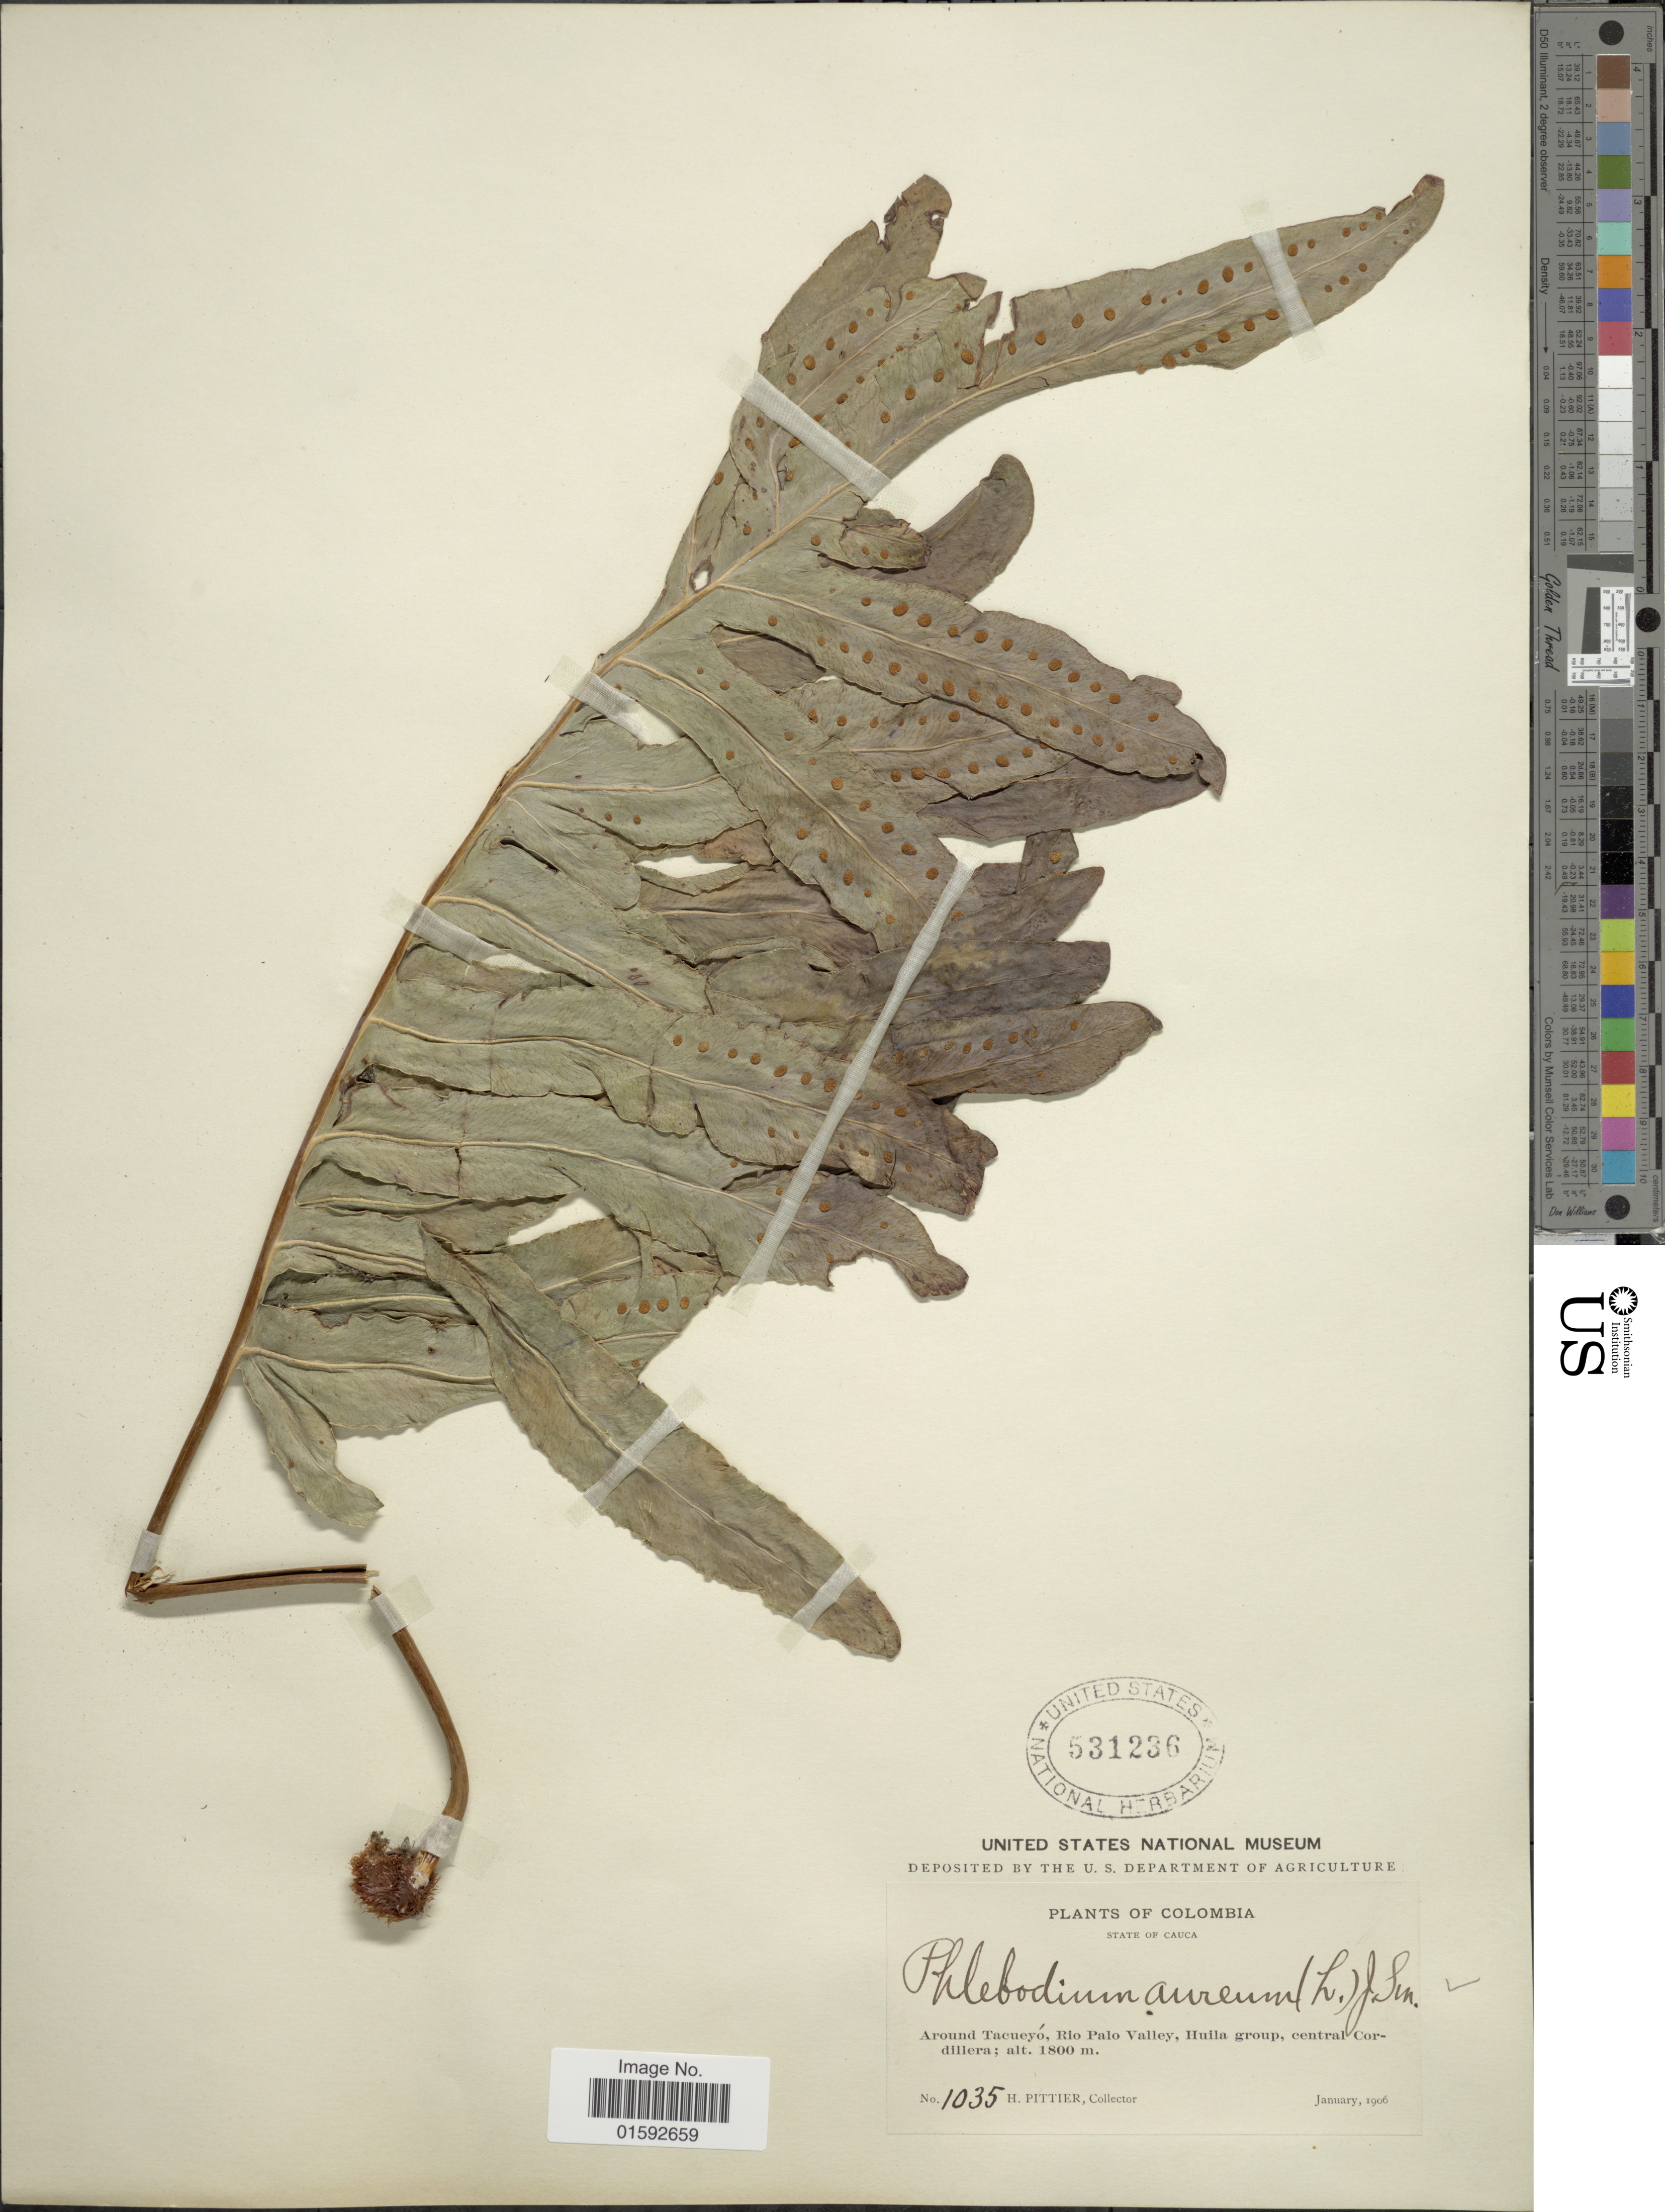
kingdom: Plantae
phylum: Tracheophyta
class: Polypodiopsida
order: Polypodiales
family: Polypodiaceae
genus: Phlebodium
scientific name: Phlebodium pseudoaureum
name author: (Cav.) Lellinger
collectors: H. F. Pittier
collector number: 1035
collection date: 1906-01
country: Colombia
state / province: Cauca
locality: Around Tacueyó, Rio Palo Valley, Huila group, central Cordillera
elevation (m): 1800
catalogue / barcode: US 531236